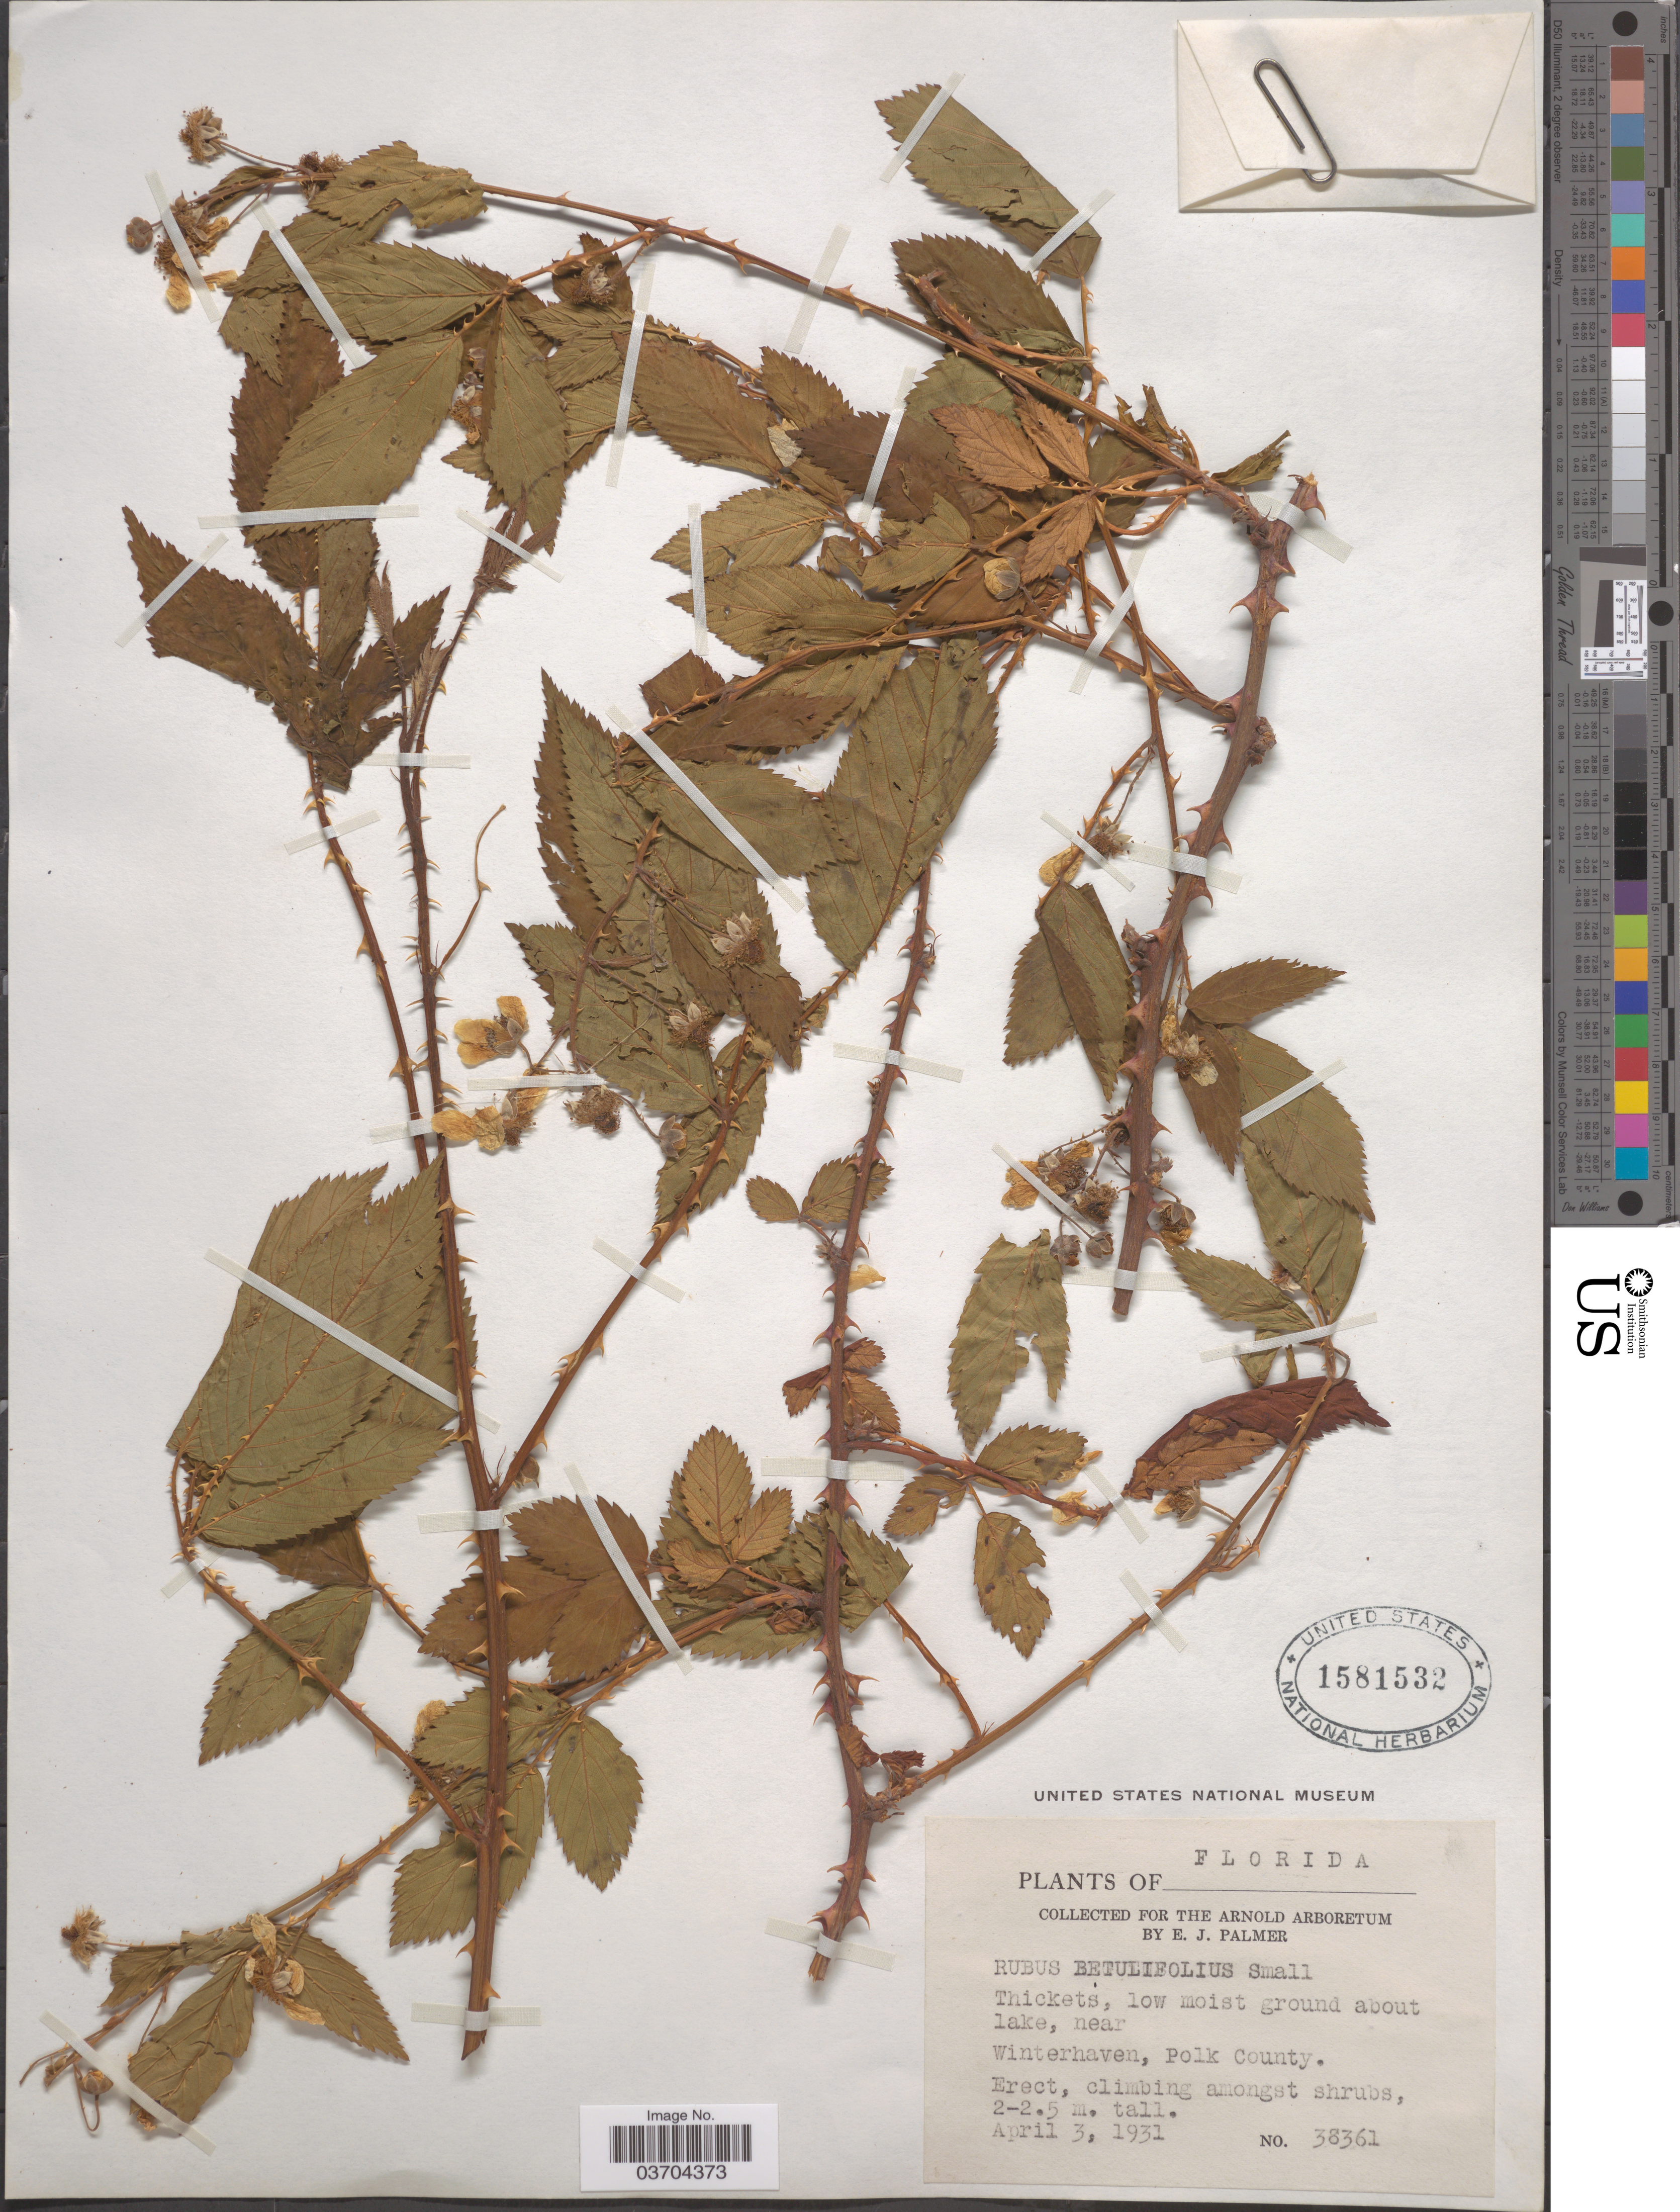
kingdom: Plantae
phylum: Tracheophyta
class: Magnoliopsida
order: Rosales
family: Rosaceae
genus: Rubus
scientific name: Rubus betulifolius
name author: Small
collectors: E. J. Palmer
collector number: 38361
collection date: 1931-04-03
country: United States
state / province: Florida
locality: Near Winterhaven, Polk County.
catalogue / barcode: US 1581532